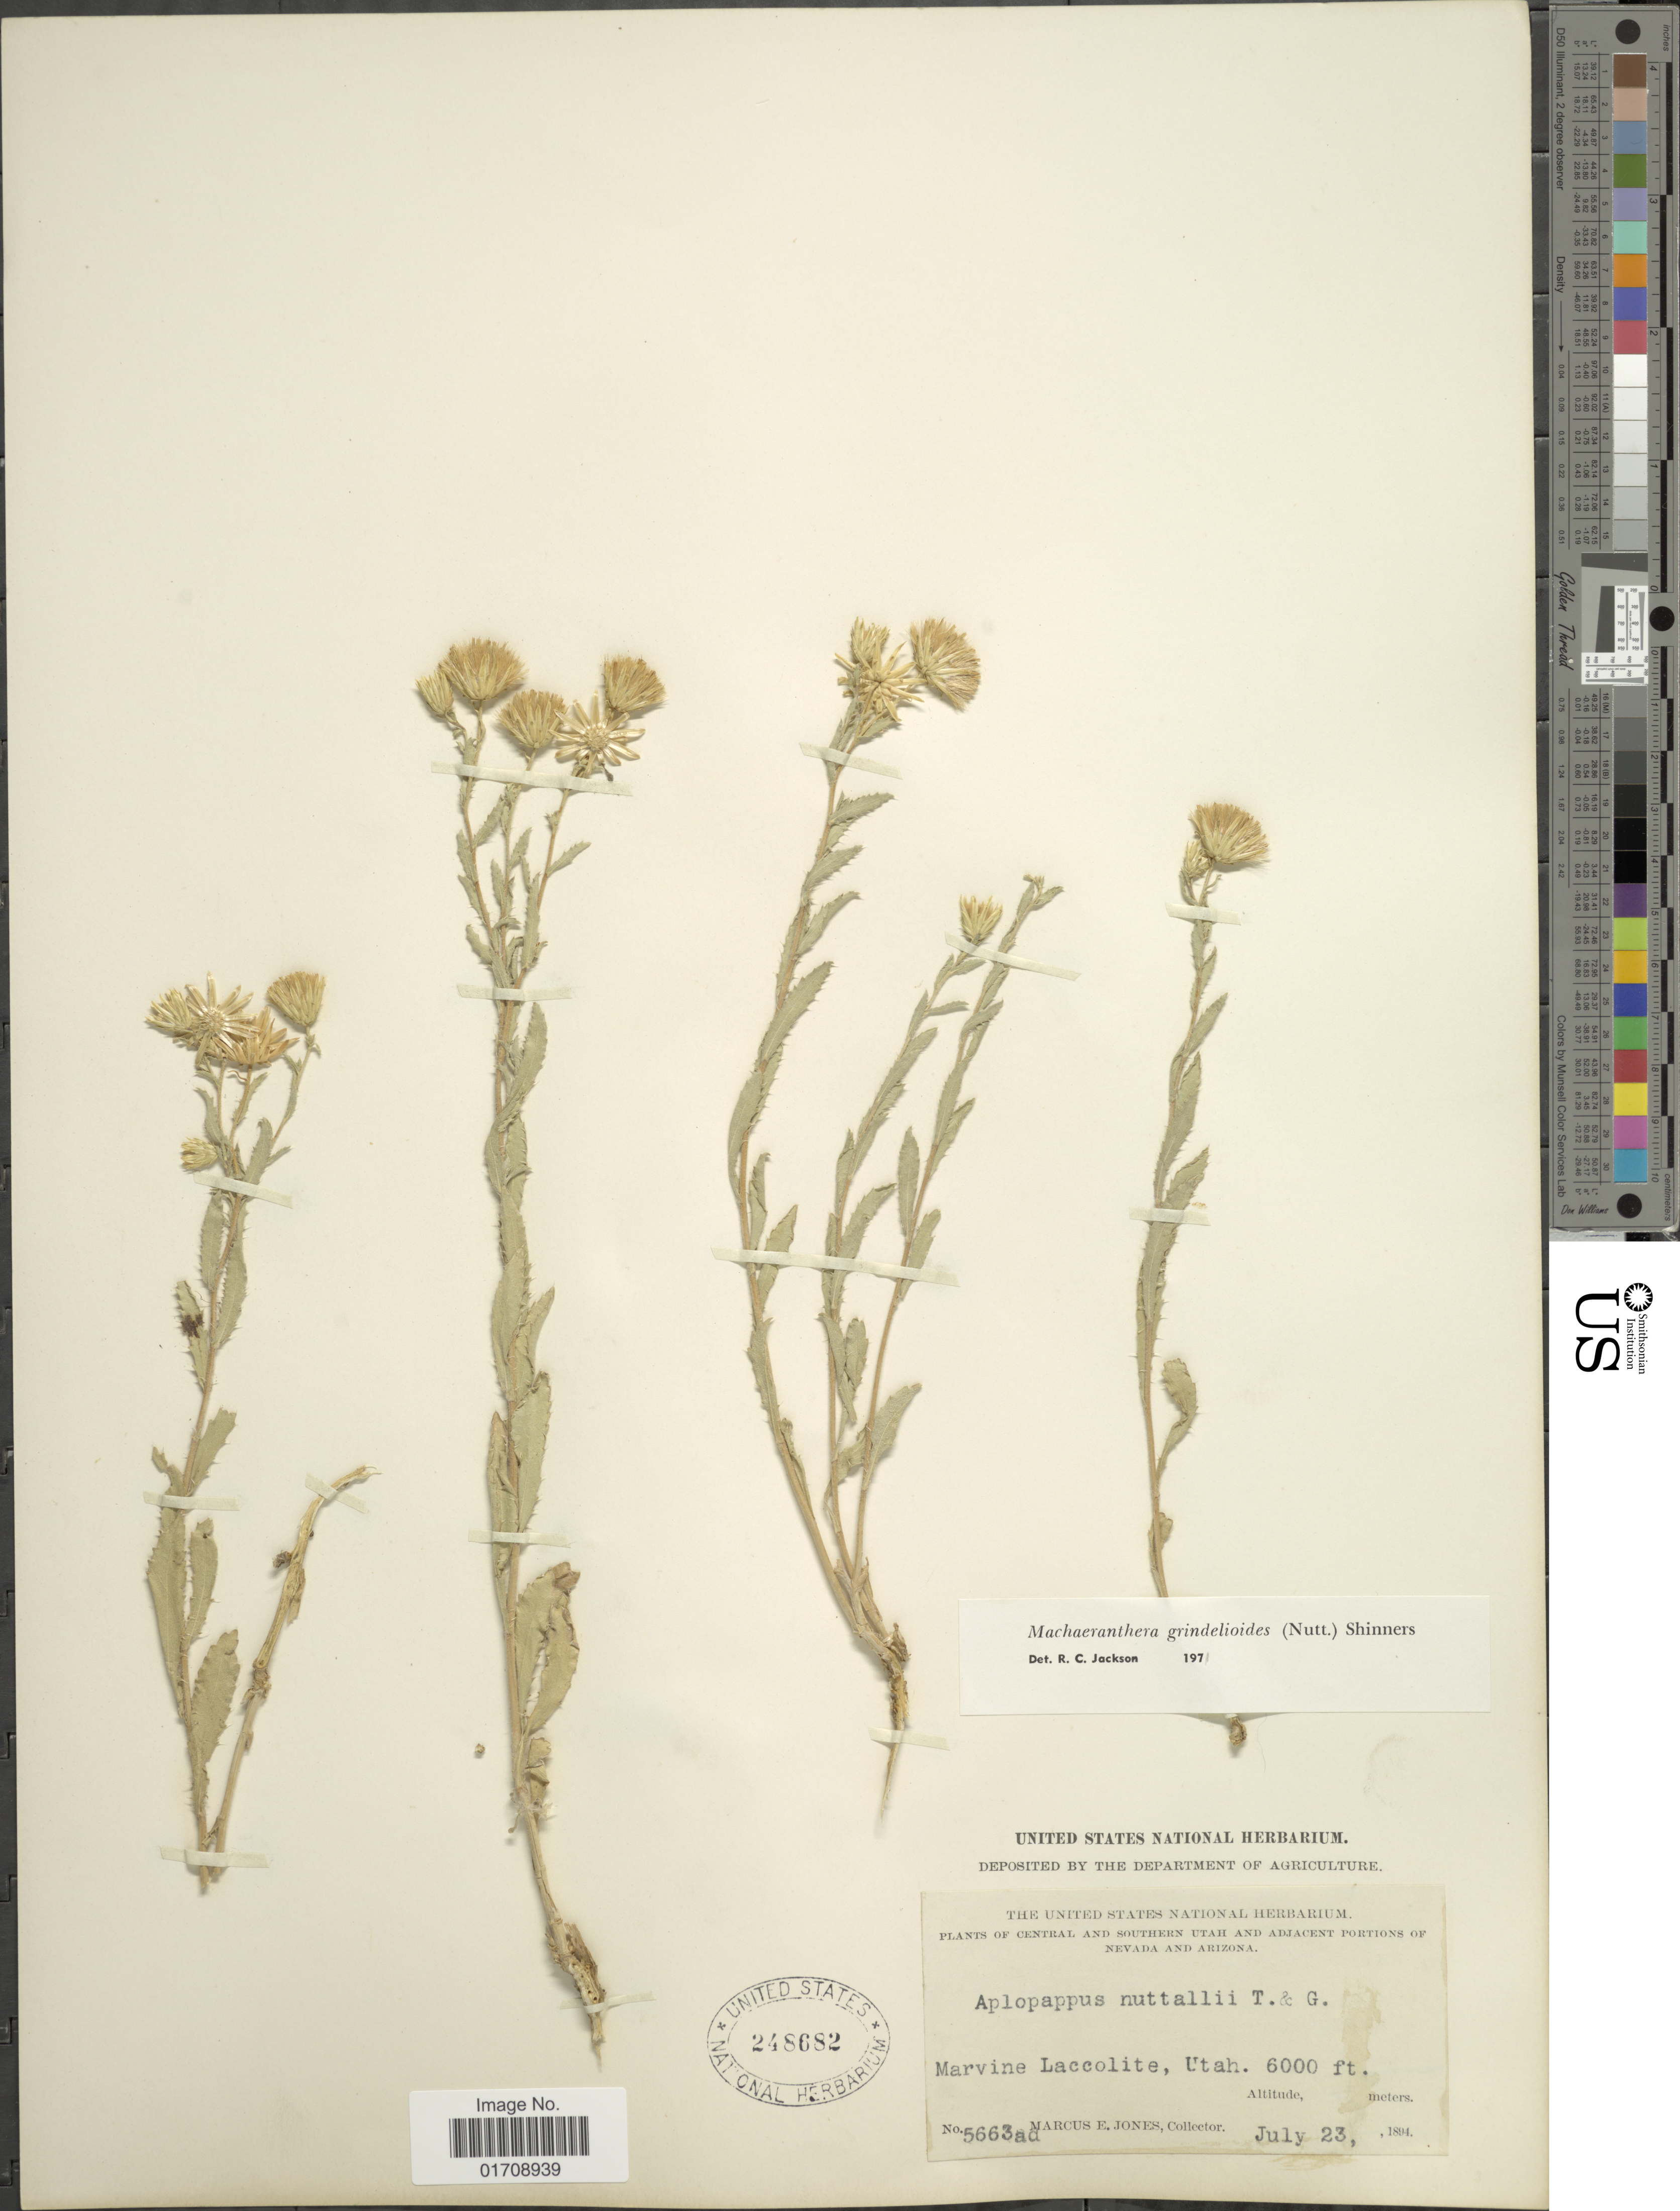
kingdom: Plantae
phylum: Tracheophyta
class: Magnoliopsida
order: Asterales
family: Asteraceae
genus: Machaeranthera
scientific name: Machaeranthera grindelioides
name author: (Nutt.) Shinners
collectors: M. E. Jones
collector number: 5663ad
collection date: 1894-07-23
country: United States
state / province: Utah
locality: Marvine Laccolite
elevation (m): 1829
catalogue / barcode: US 248682